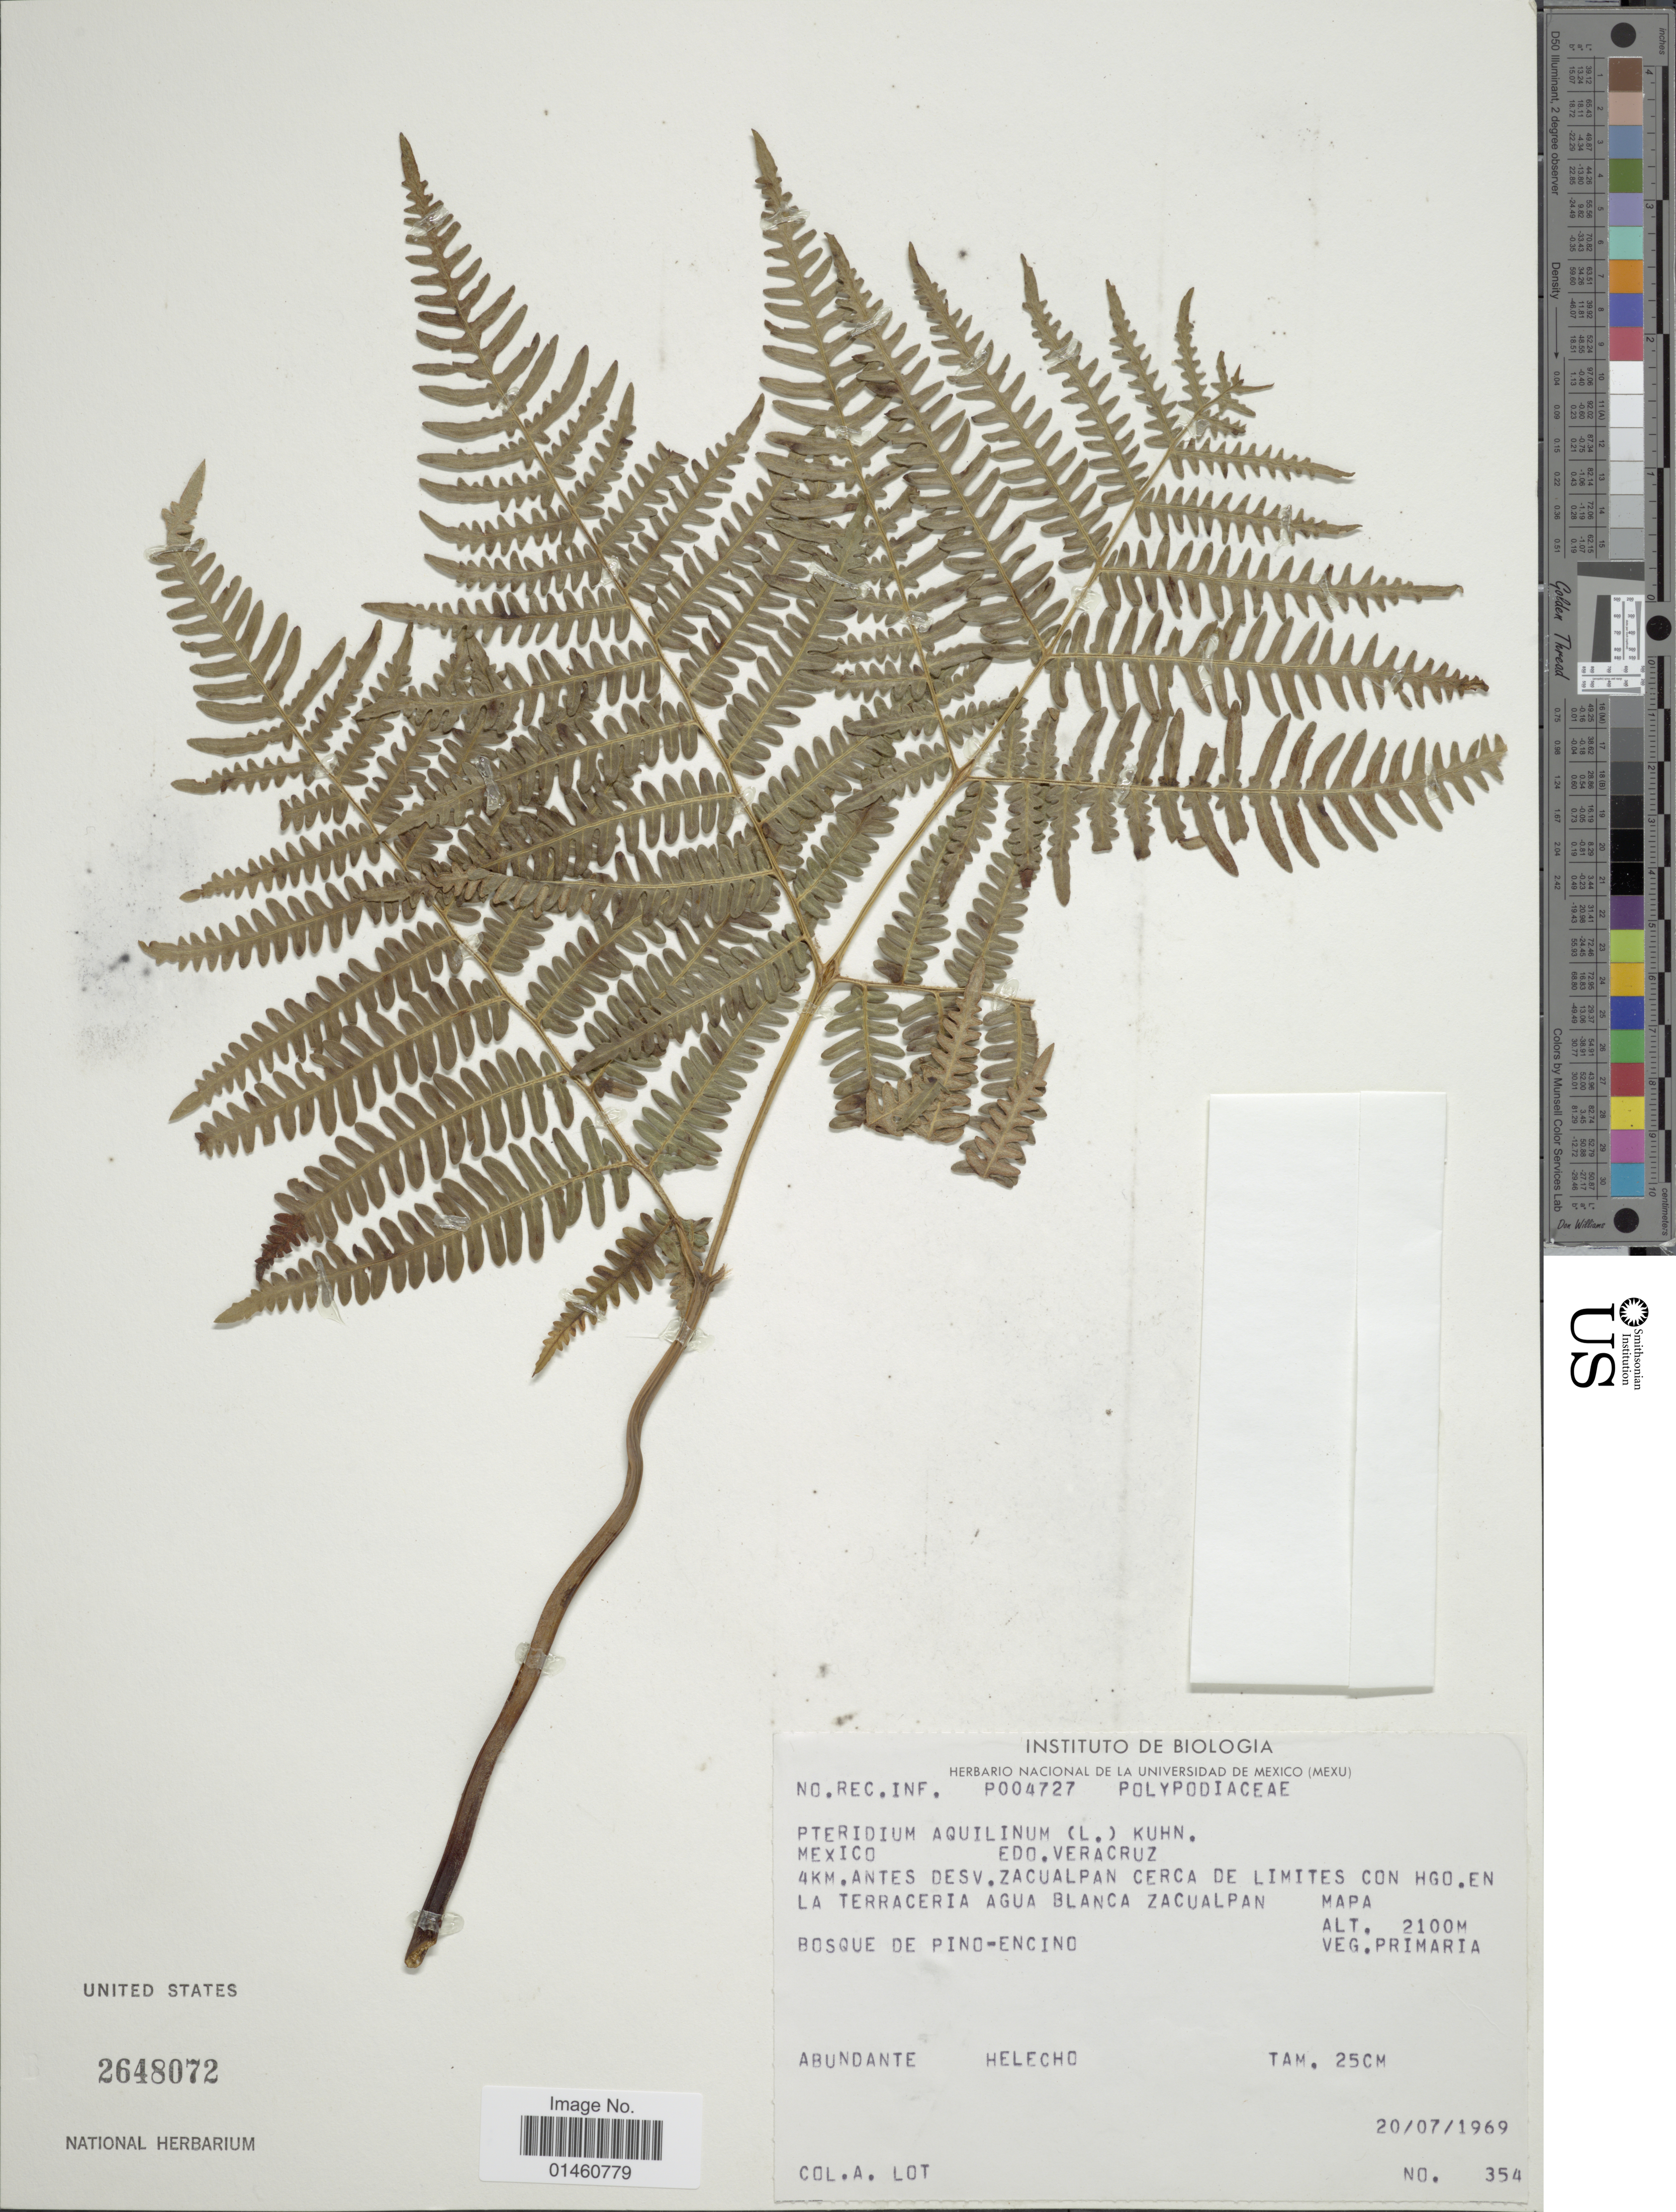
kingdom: Plantae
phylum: Tracheophyta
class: Polypodiopsida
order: Polypodiales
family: Dennstaedtiaceae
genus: Pteridium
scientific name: Pteridium aquilinum var. feei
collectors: Lot, A.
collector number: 354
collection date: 1969-07-20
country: Mexico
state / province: Veracruz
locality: Edo. Veracruz, 4 km. antes desv. Zacualpan cerca de limites con HGO. en la Terraceria agua Blanca Zacualpan mapa.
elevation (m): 2100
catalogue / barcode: US 2648072